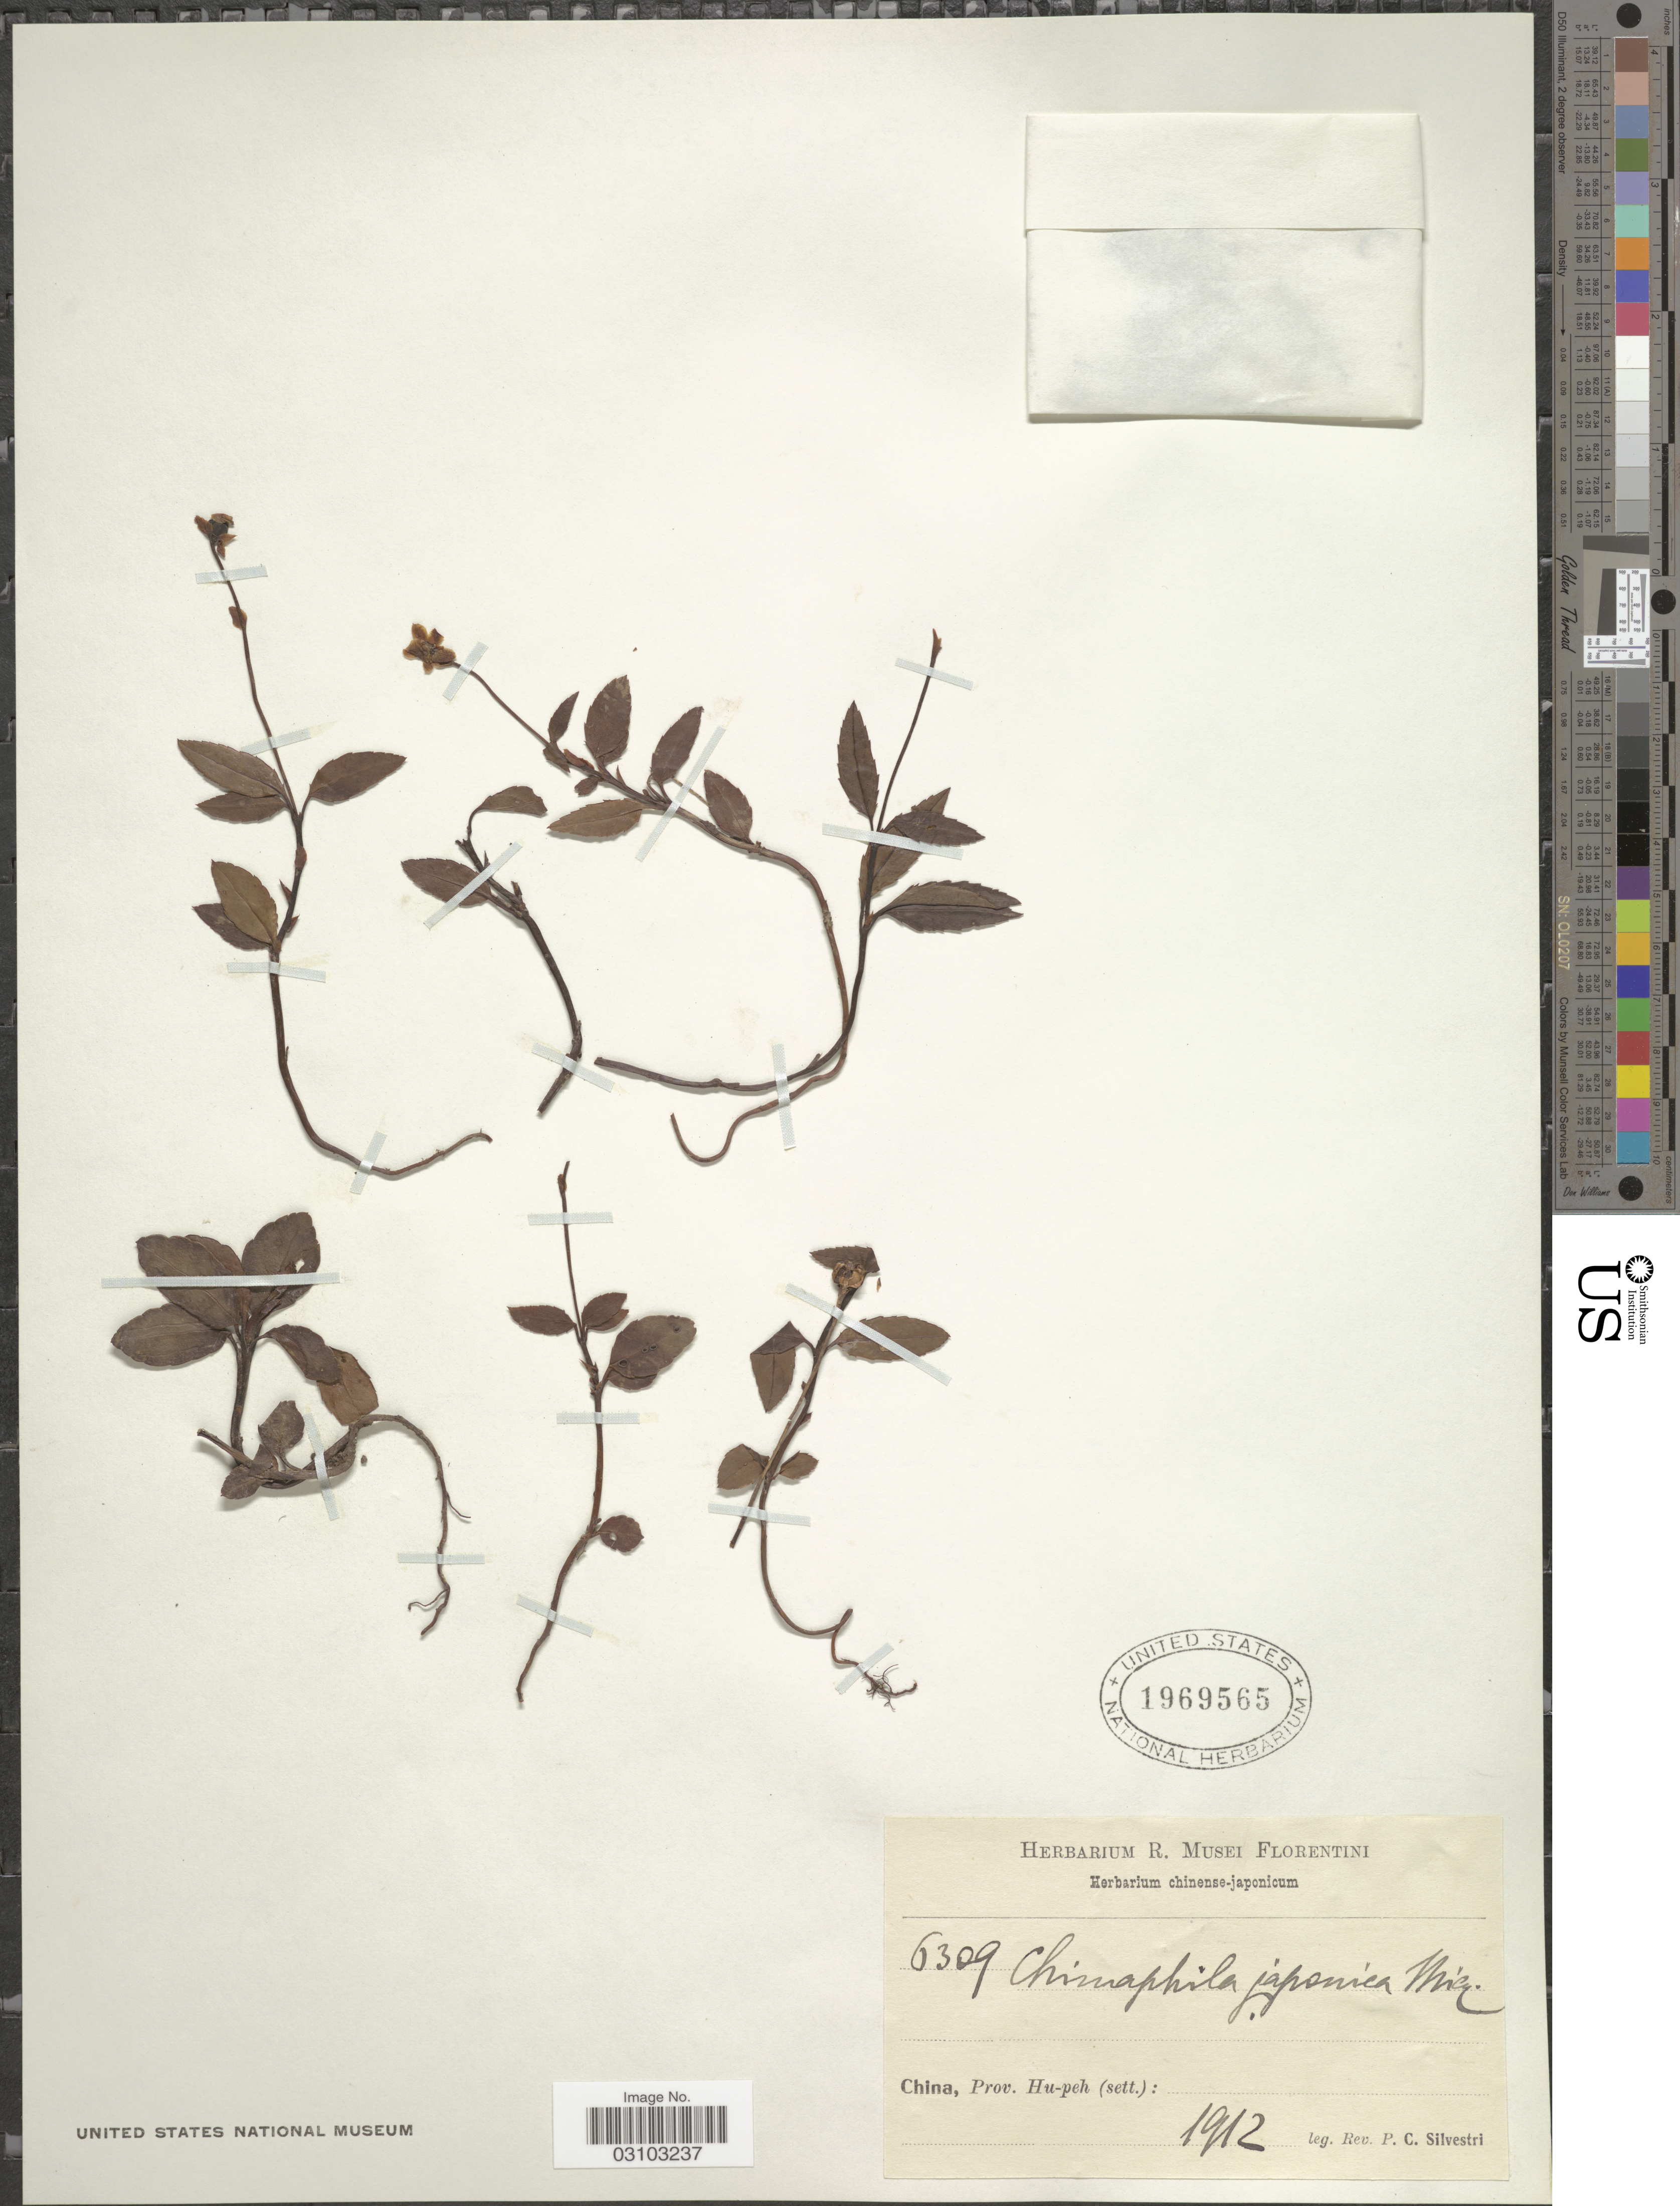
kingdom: Plantae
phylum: Tracheophyta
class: Magnoliopsida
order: Ericales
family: Ericaceae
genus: Chimaphila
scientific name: Chimaphila japonica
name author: Miq.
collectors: P. Silvestri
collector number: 6309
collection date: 1912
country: China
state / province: Hubei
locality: Prov. Hu-peh (sett.).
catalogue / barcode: US 1969565